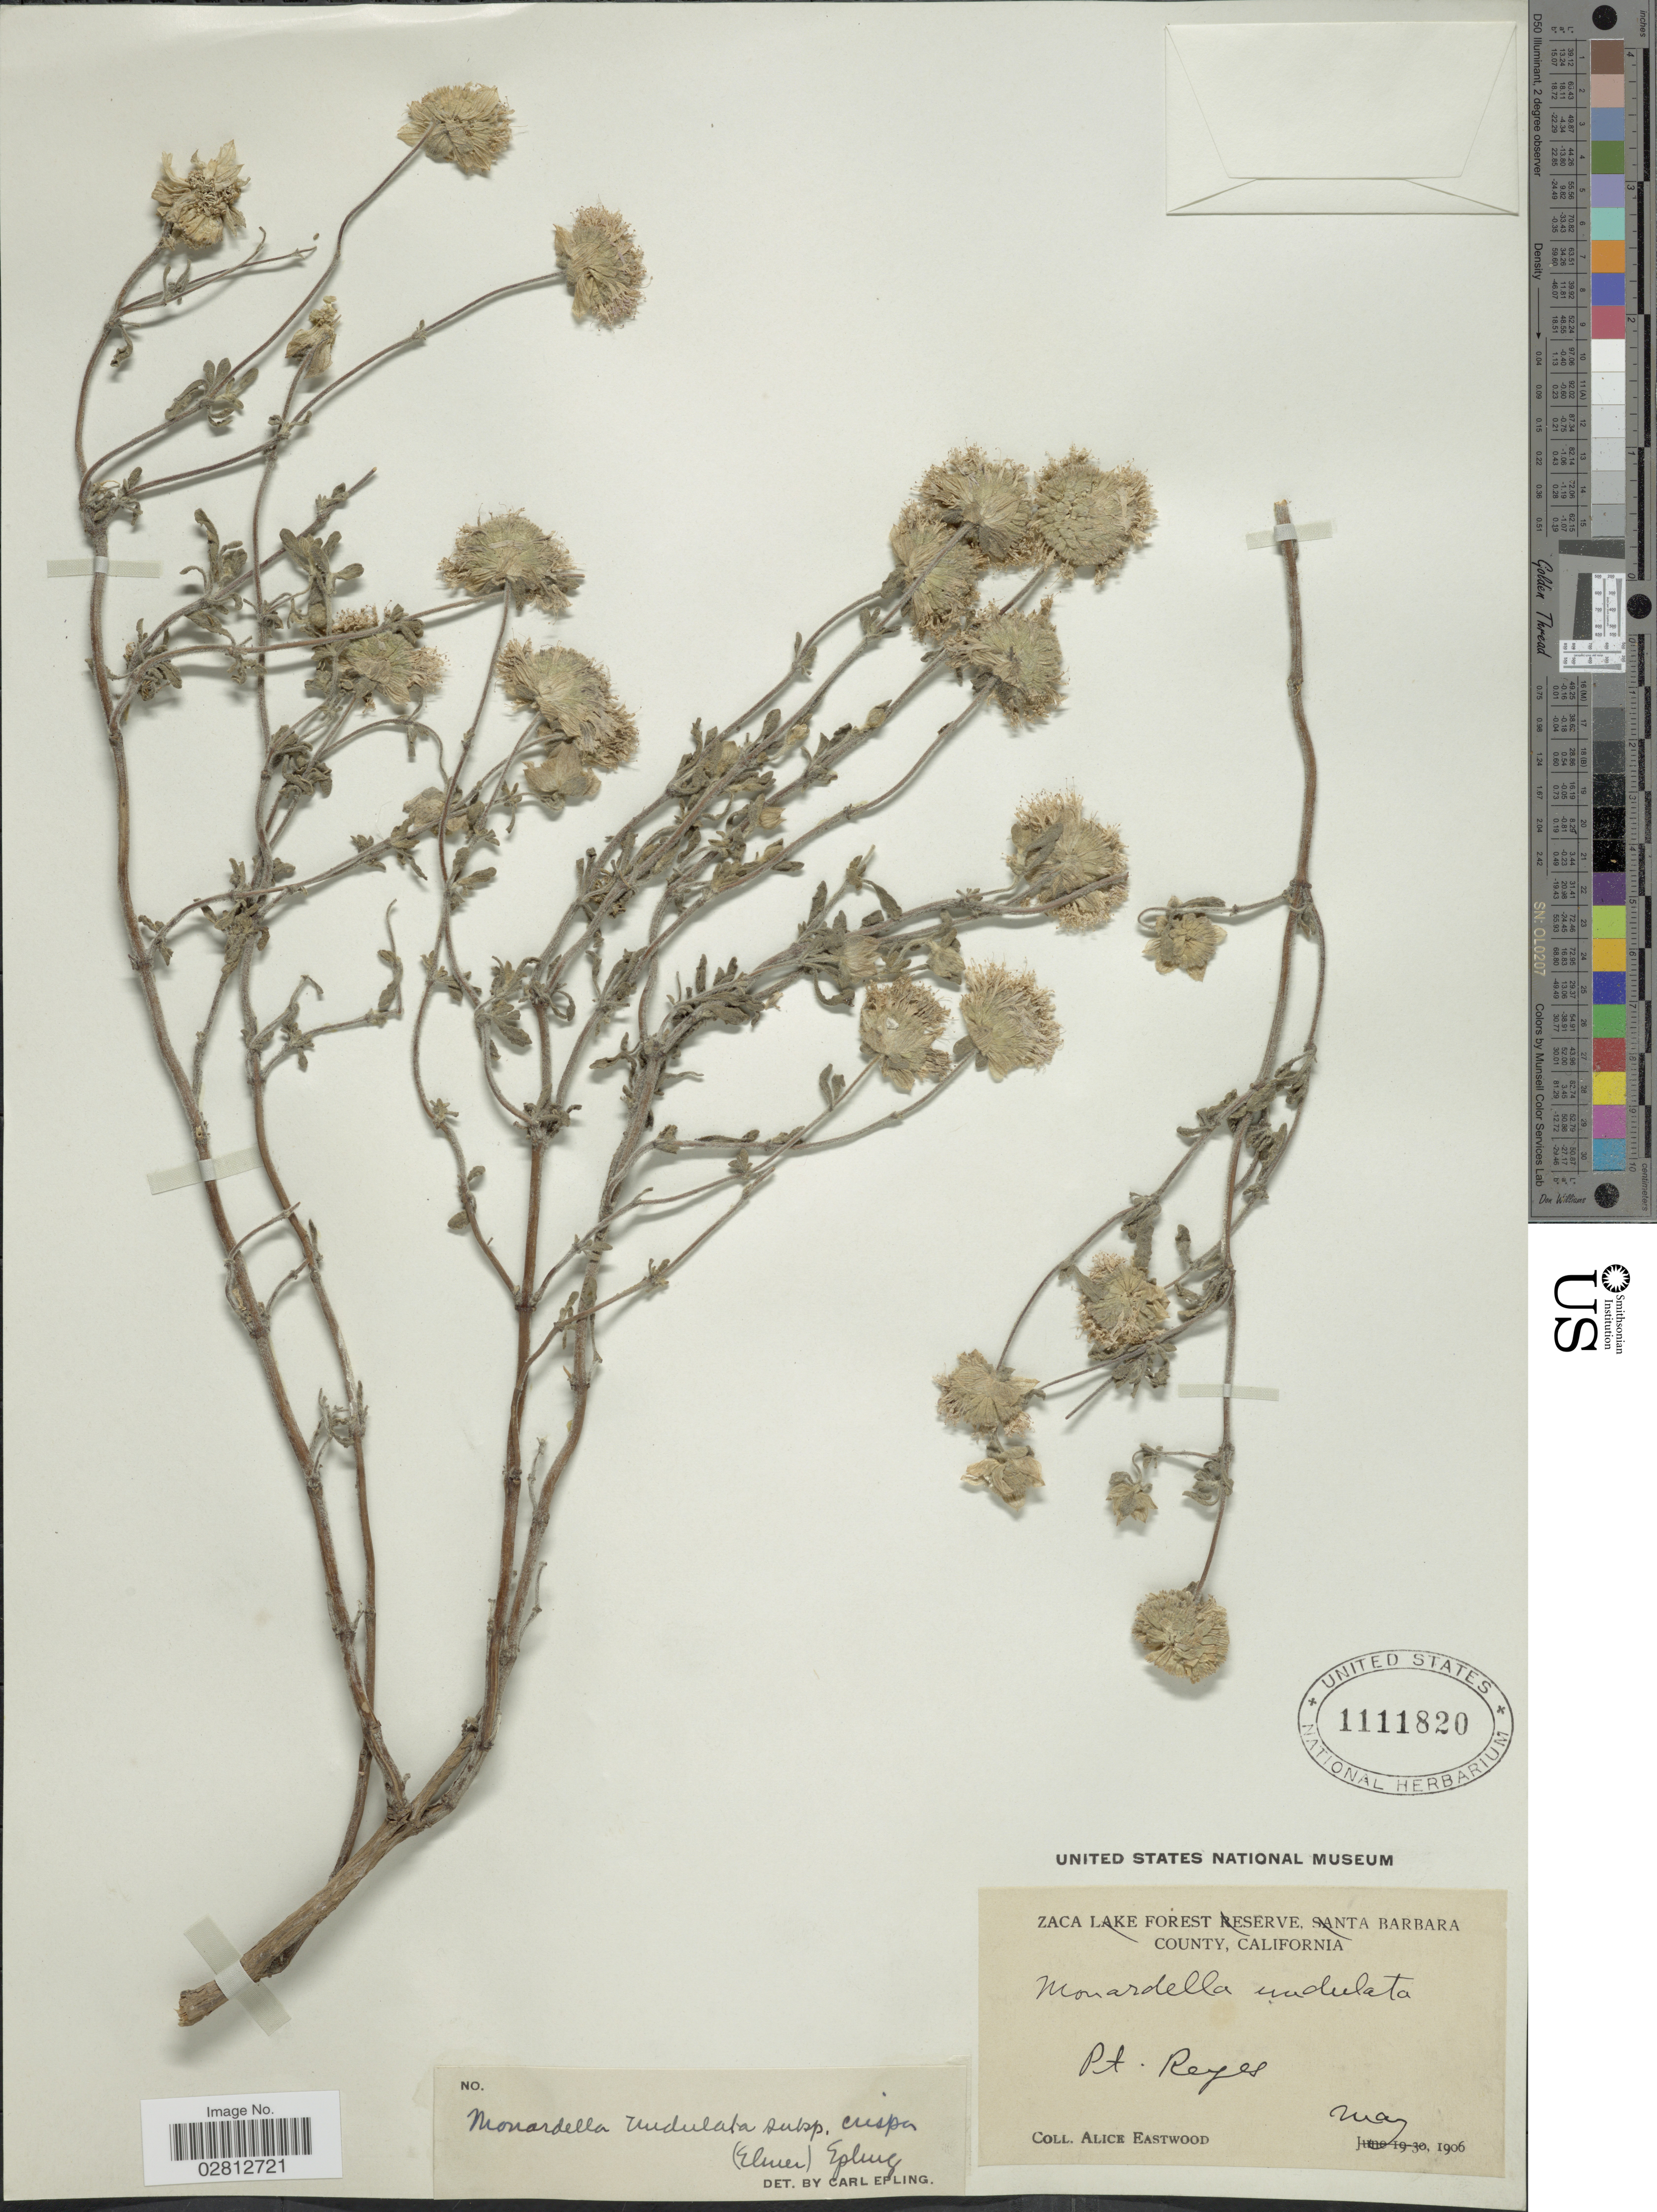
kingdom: Plantae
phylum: Tracheophyta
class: Magnoliopsida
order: Lamiales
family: Lamiaceae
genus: Monardella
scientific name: Monardella undulata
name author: Benth.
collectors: A. Eastwood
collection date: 1906-05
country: United States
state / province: California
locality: Pt. Reyes.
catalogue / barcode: US 1111820